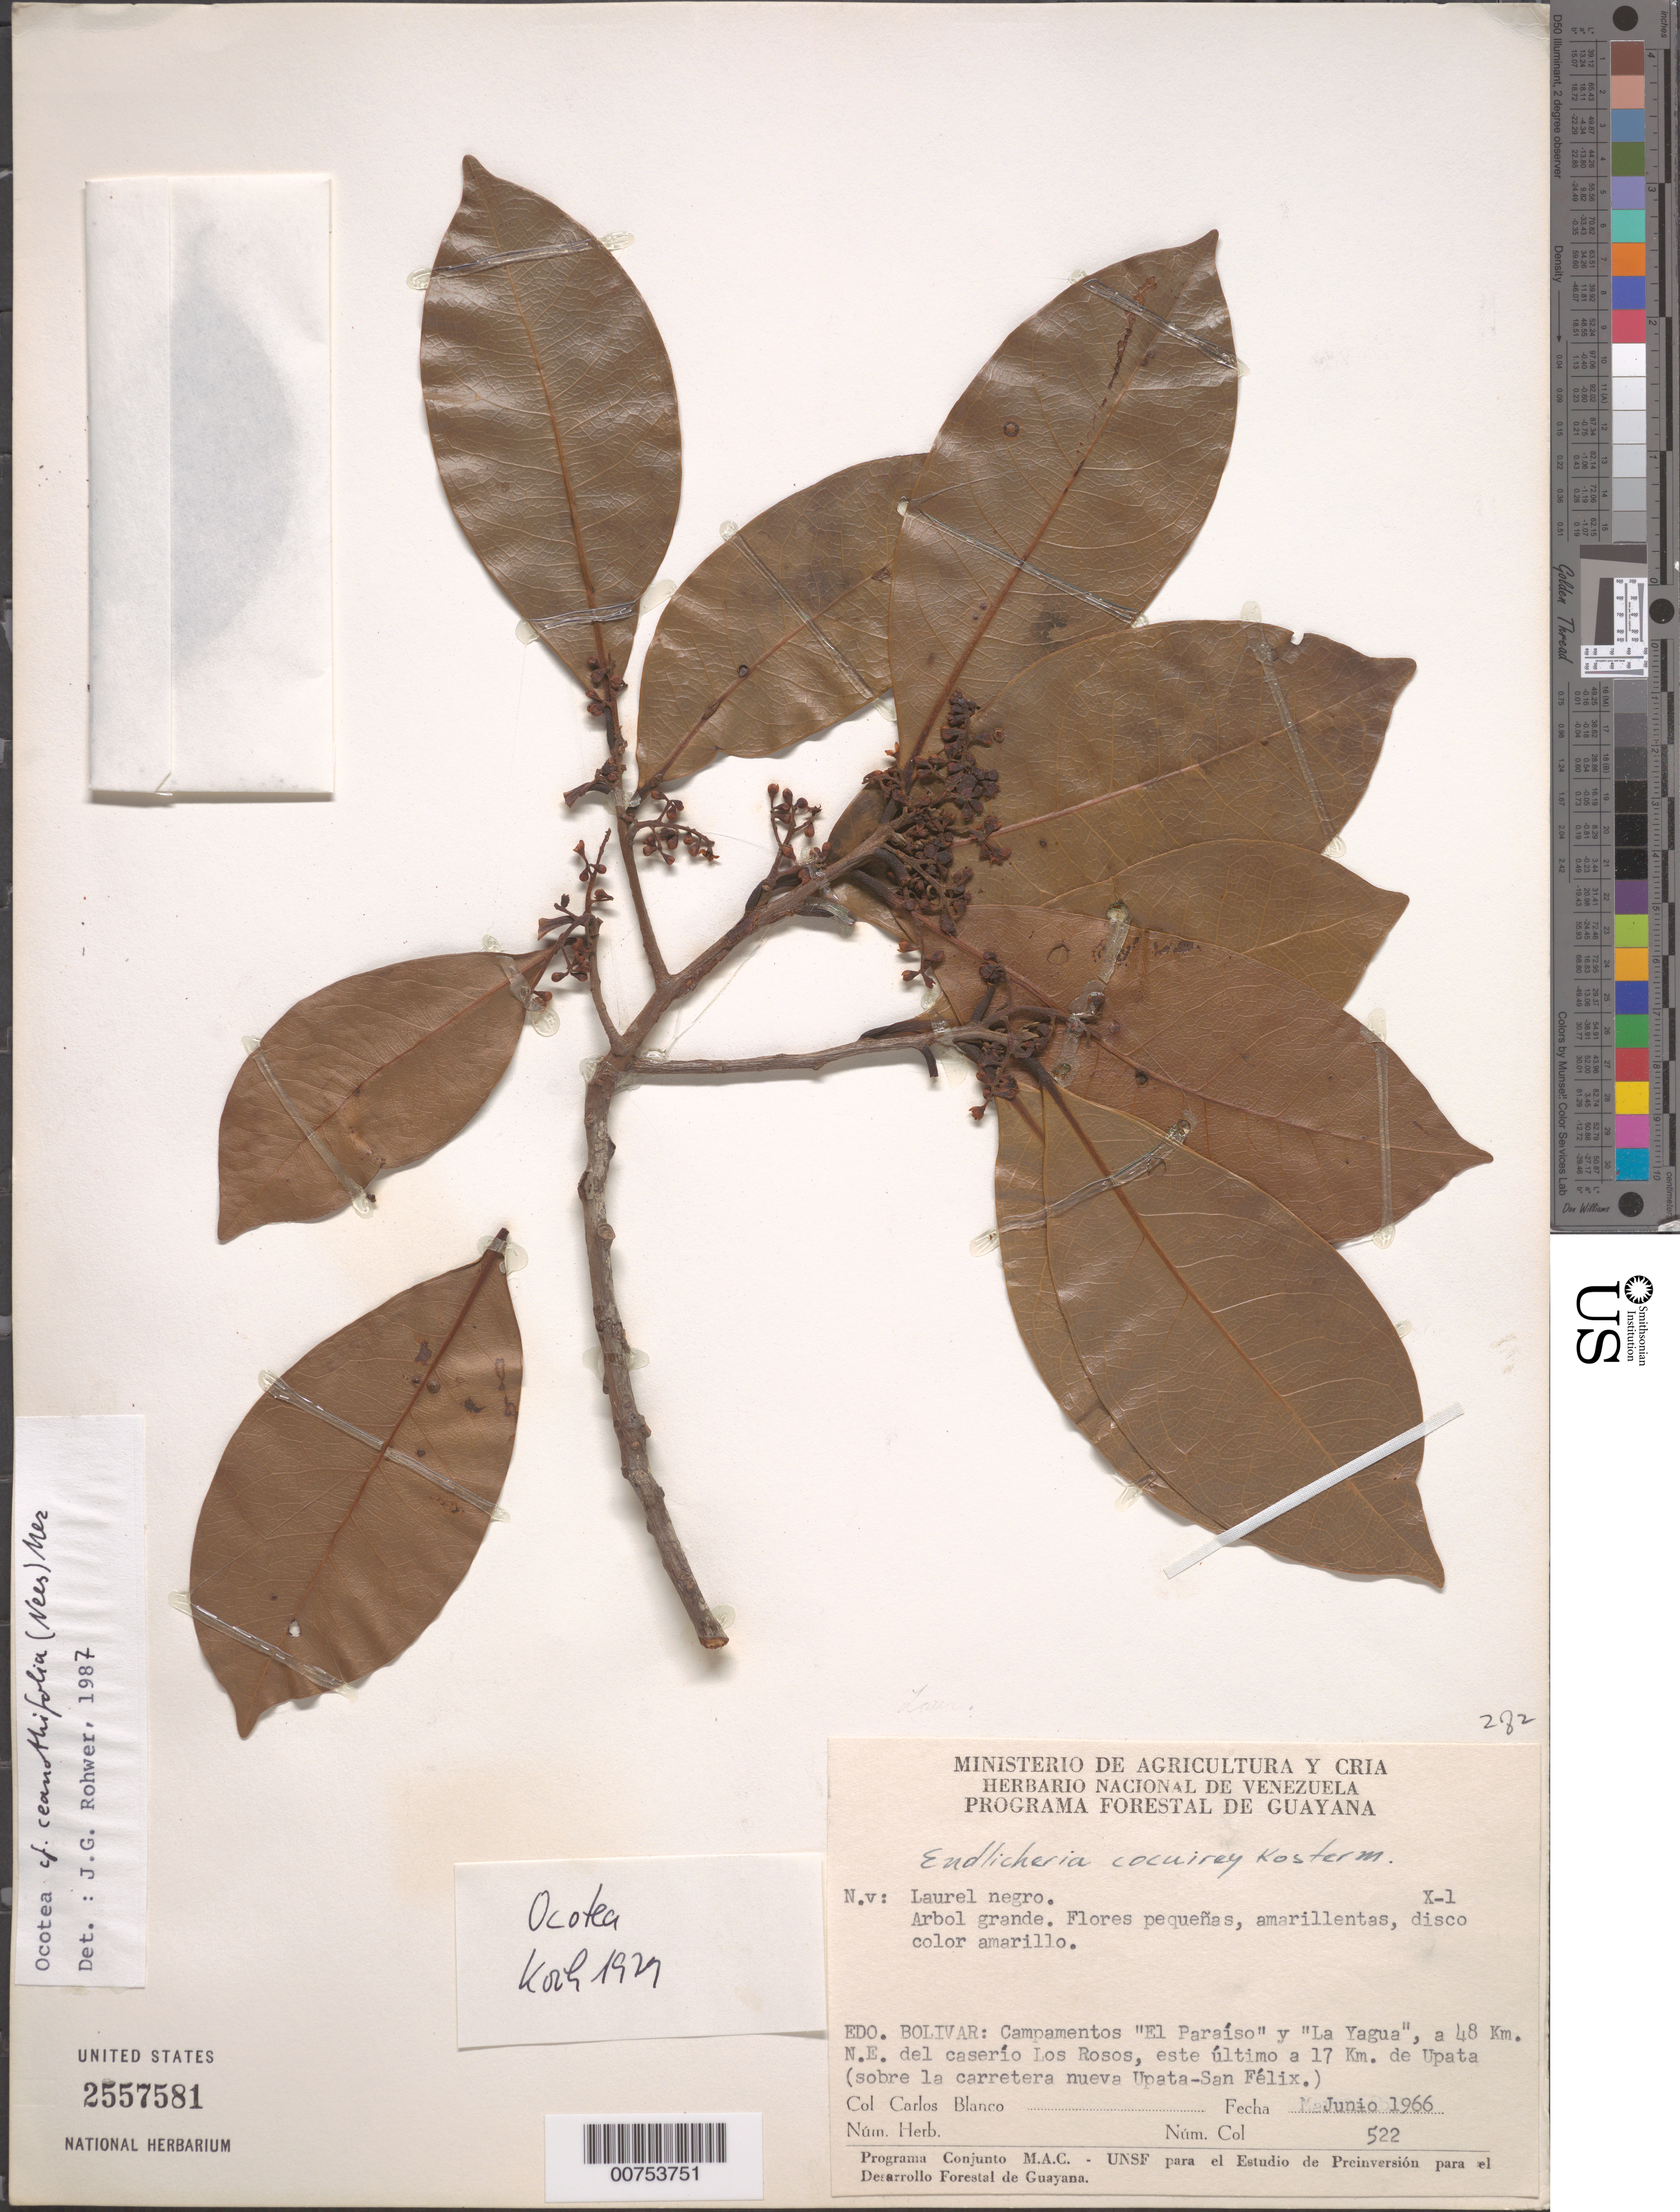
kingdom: Plantae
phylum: Tracheophyta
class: Magnoliopsida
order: Laurales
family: Lauraceae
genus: Ocotea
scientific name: Ocotea ceanothifolia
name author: (Nees) Mez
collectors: C. Blanco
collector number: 522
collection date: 1966-06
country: Venezuela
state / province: Bolivar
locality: Campamentos "El Paraíso" y "La Yagua", a 48 Km. N.E. del caserío Los Rosos, este último a 17 Km. de Upata (sobre la carretera nueva Upata-San Félix.).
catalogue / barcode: US 2557581